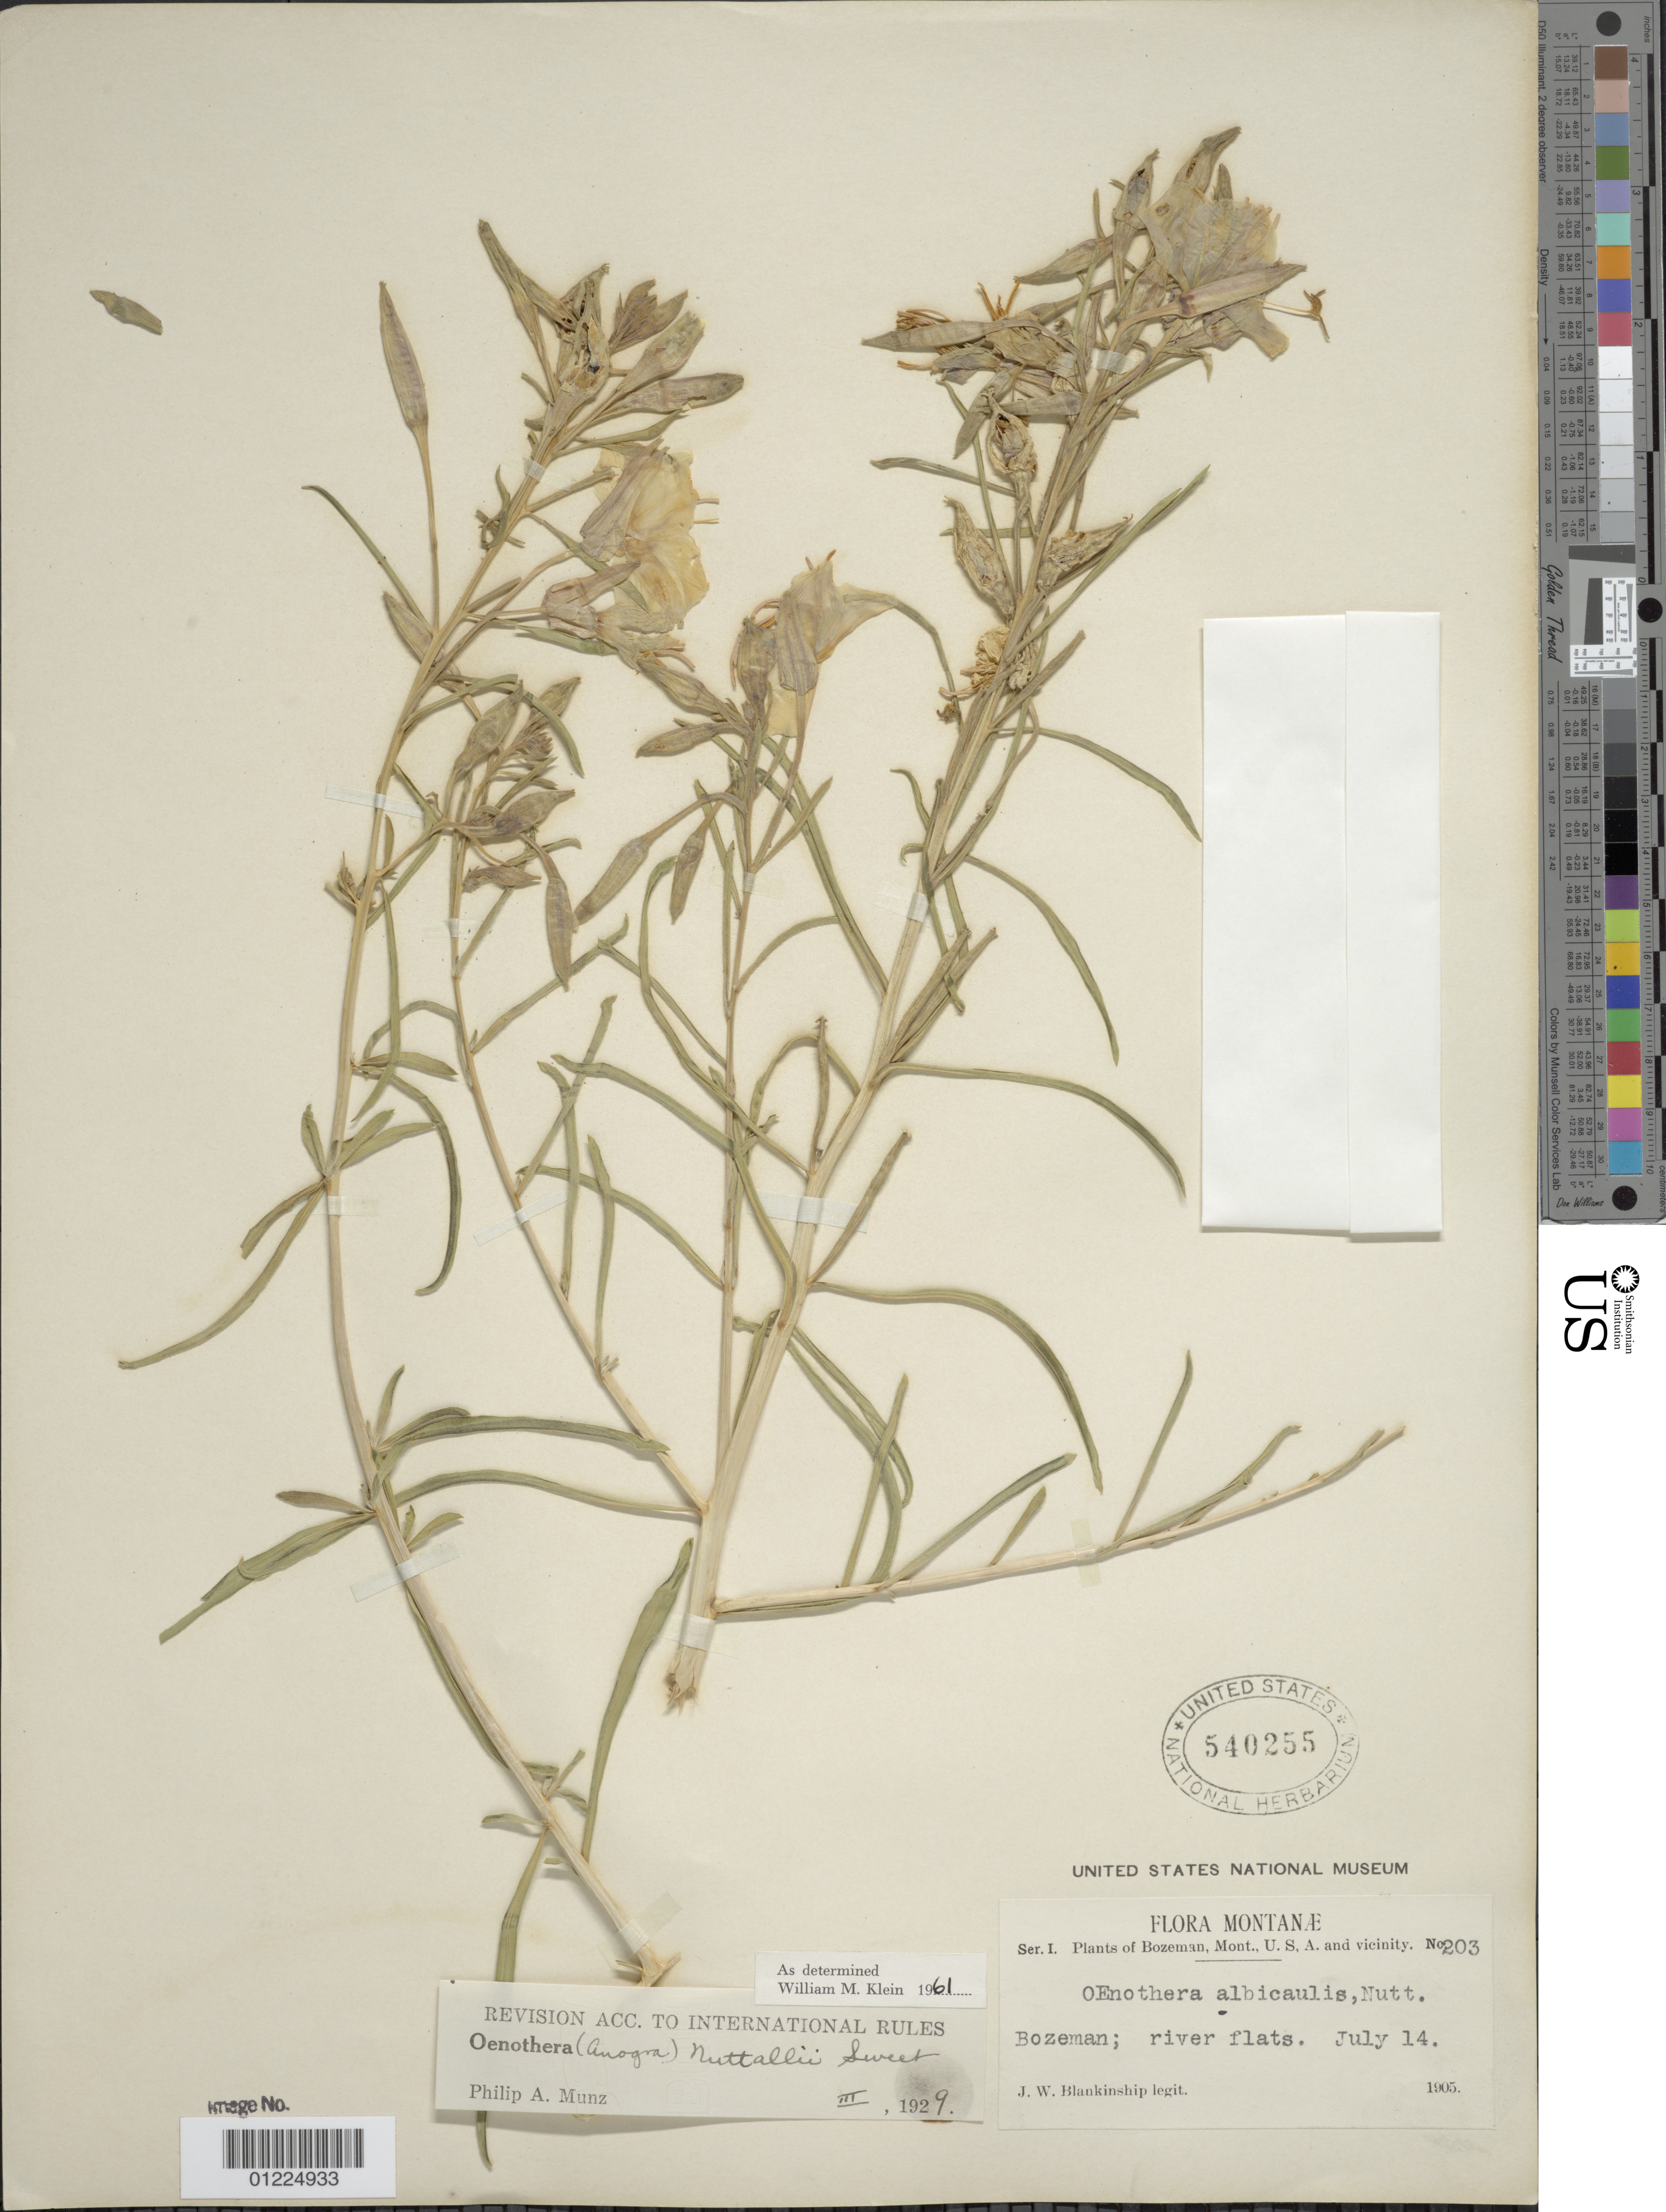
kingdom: Plantae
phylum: Tracheophyta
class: Magnoliopsida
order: Myrtales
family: Onagraceae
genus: Oenothera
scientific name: Oenothera nuttallii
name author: Sweet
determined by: Munz, Philip A.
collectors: J. W. Blankinship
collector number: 203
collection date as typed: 14 Jul 1905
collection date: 1905-07-14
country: United States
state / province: Montana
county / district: Gallatin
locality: Bozeman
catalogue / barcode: US 540255